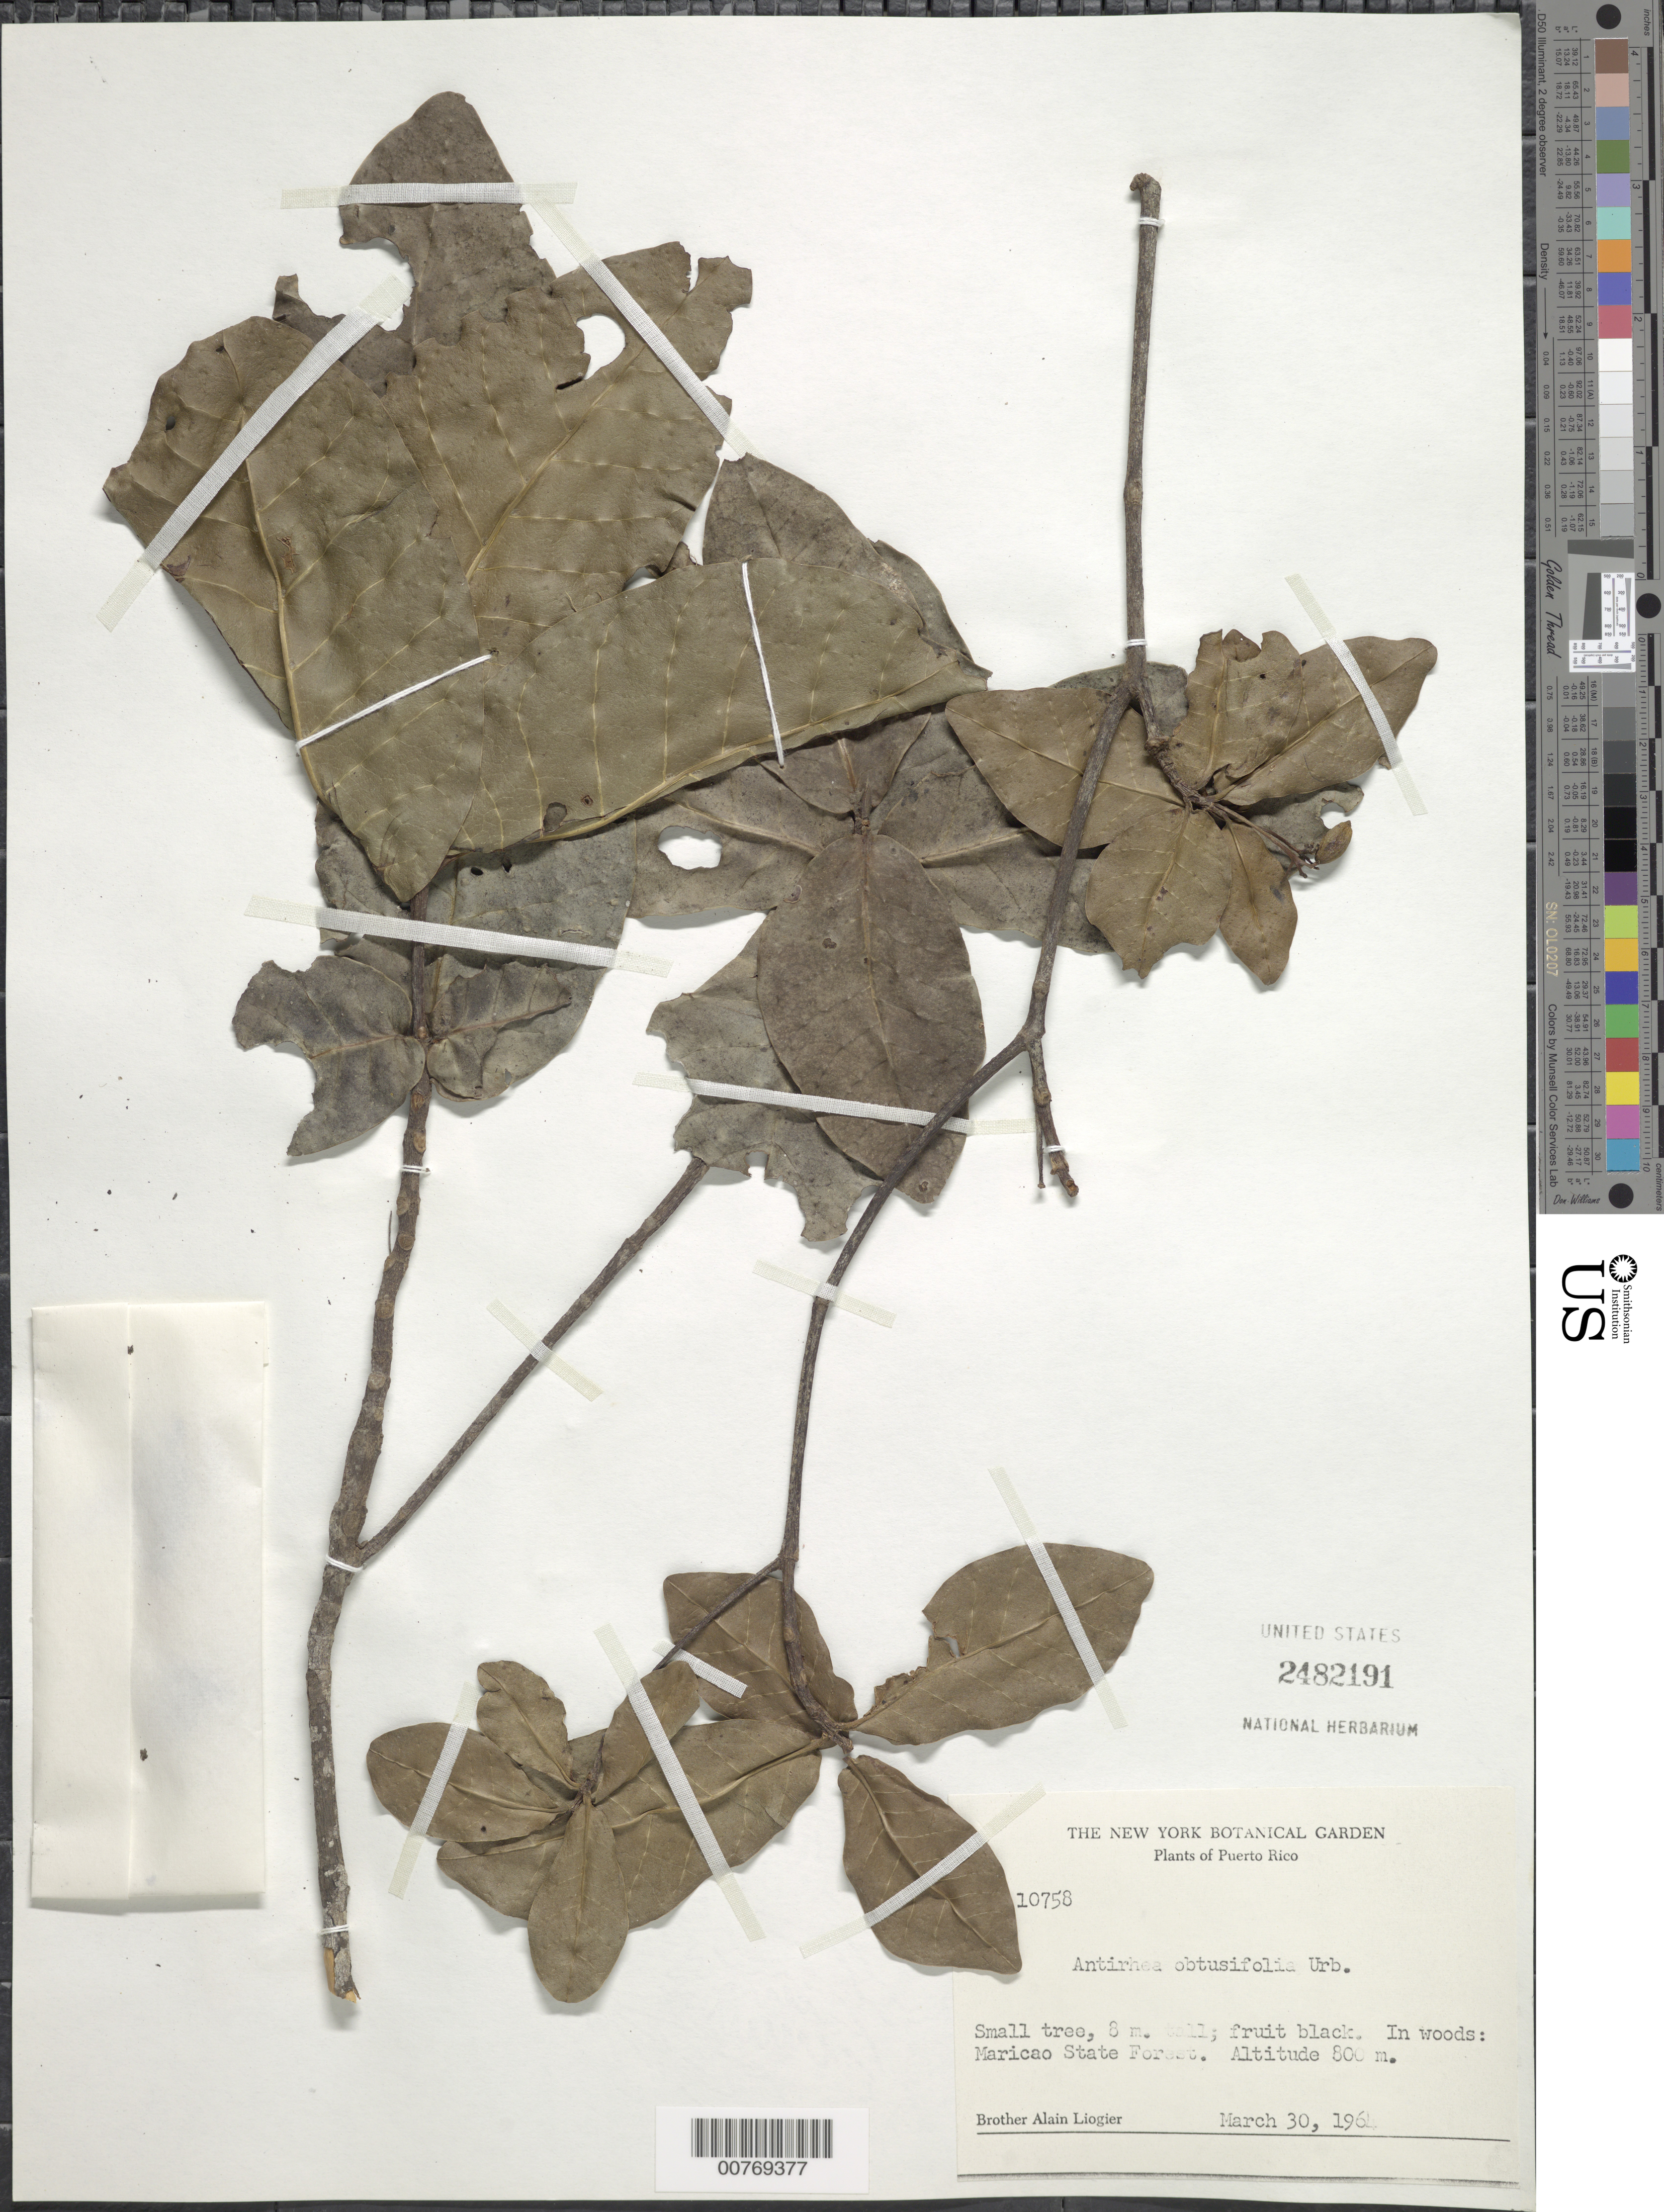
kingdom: Plantae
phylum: Tracheophyta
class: Magnoliopsida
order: Gentianales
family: Rubiaceae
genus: Stenostomum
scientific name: Stenostomum obtusifolium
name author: (Urb.) Britton & P. Wilson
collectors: A. H. Liogier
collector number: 10758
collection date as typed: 30 Mar 1964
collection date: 1964-03-30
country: Puerto Rico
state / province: Maricao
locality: Maricao State Forest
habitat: Woods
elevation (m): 800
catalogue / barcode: US 2482191